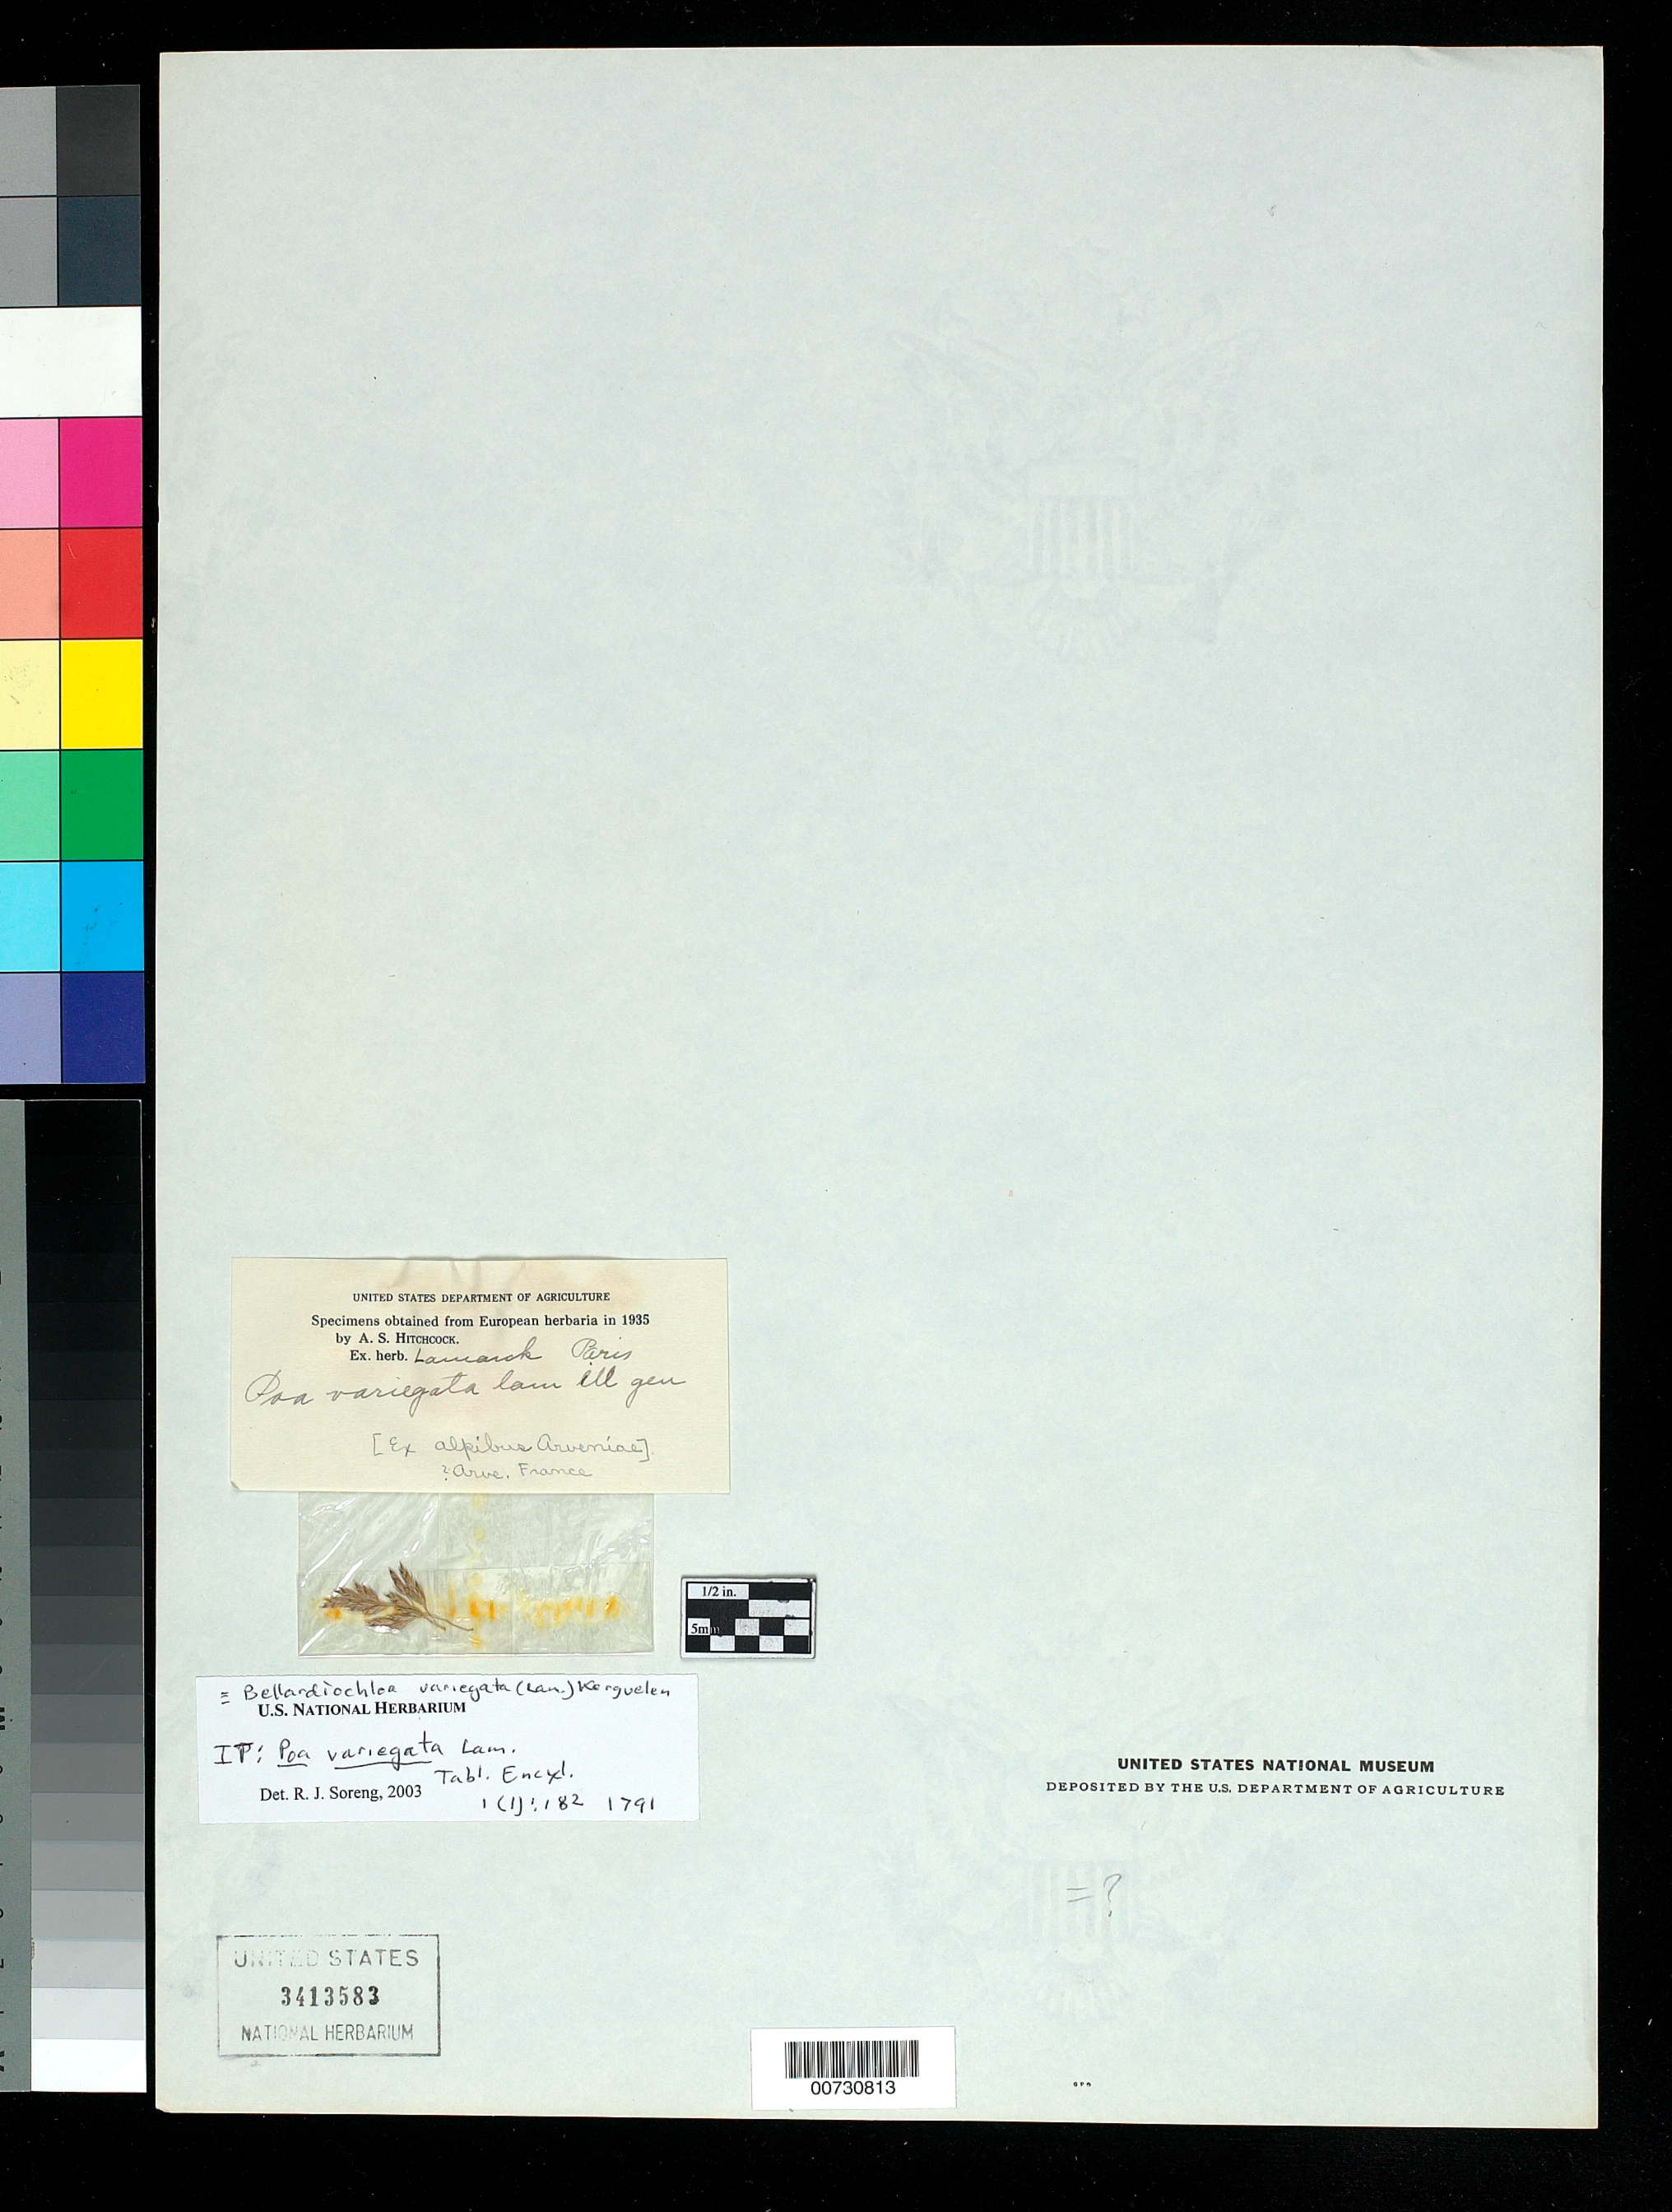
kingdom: Plantae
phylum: Tracheophyta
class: Liliopsida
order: Poales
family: Poaceae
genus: Poa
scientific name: Poa variegata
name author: Lam.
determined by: Soreng, Robert J., Research Associate (BOT), Smithsonian Institution - National Museum of Natural History (UNITED STATES)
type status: Isotype Fragment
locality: Ex alpibus Arveniae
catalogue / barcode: US 3413583